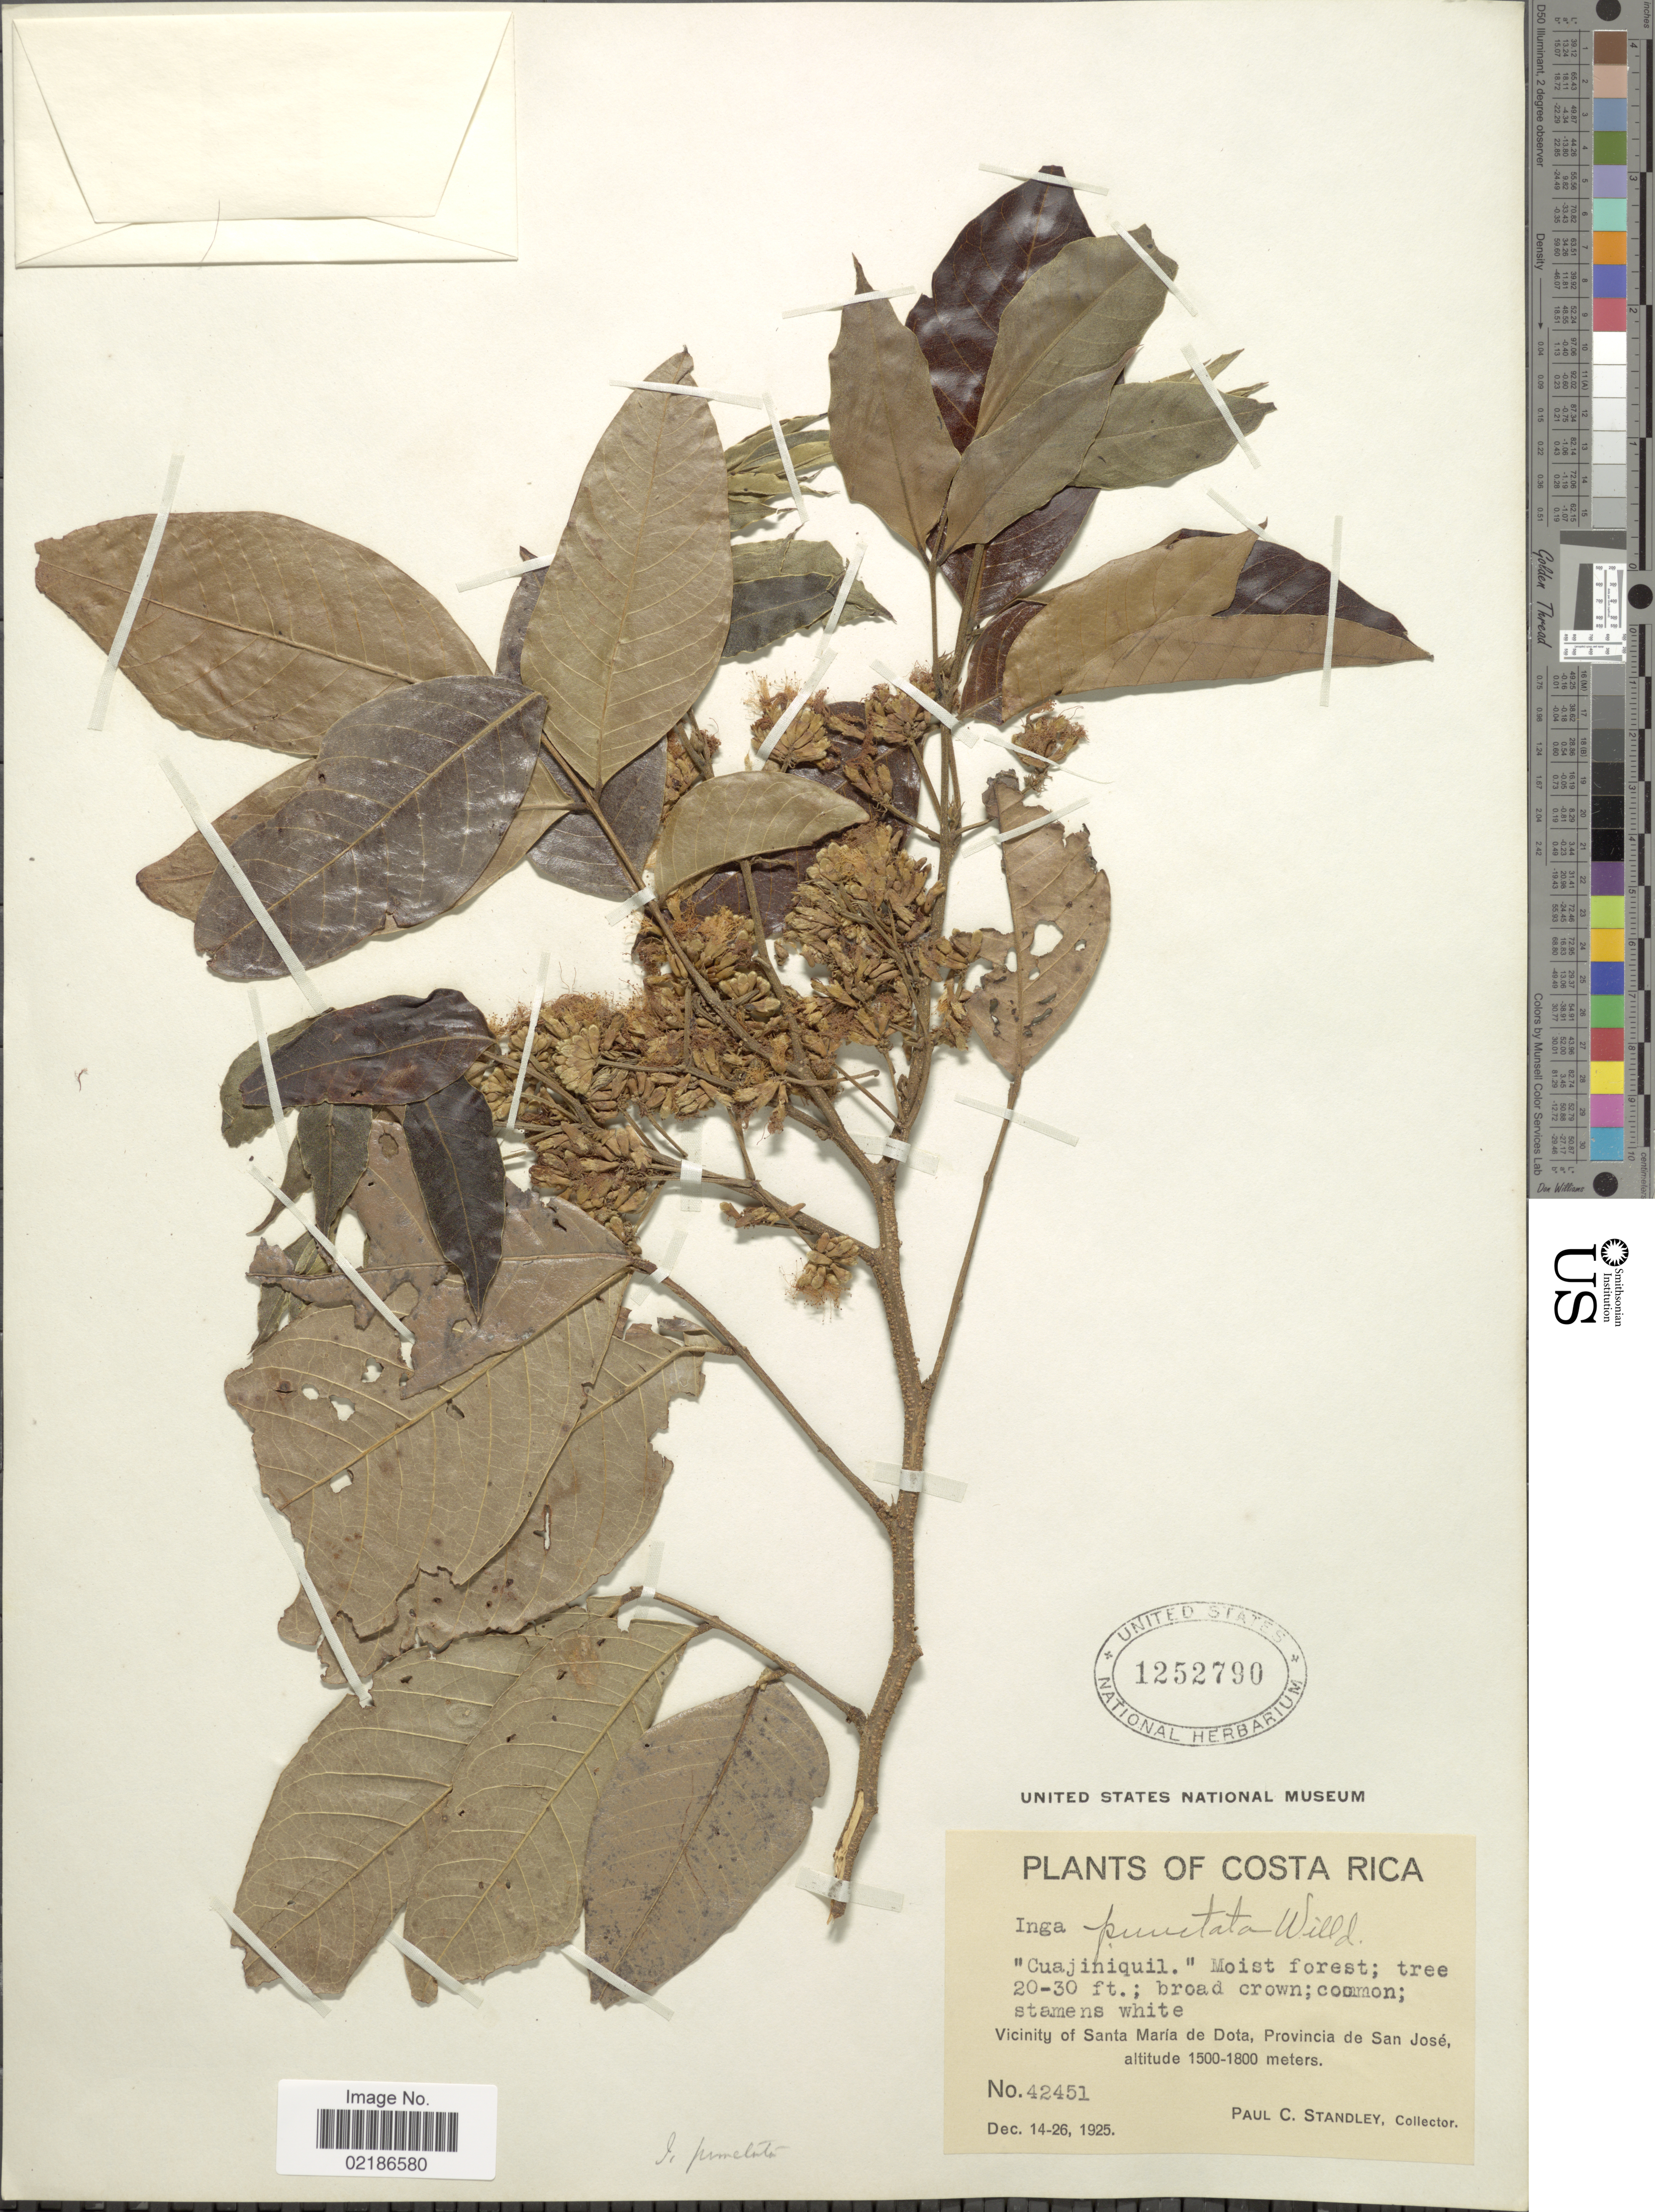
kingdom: Plantae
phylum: Tracheophyta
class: Magnoliopsida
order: Fabales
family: Fabaceae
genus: Inga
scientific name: Inga punctata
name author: Willd.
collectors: P. C. Standley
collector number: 42451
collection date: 1925-12-14/1925-12-26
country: Costa Rica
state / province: San José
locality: Vicinity of Santa Maria de Dota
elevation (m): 1500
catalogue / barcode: US 1252790